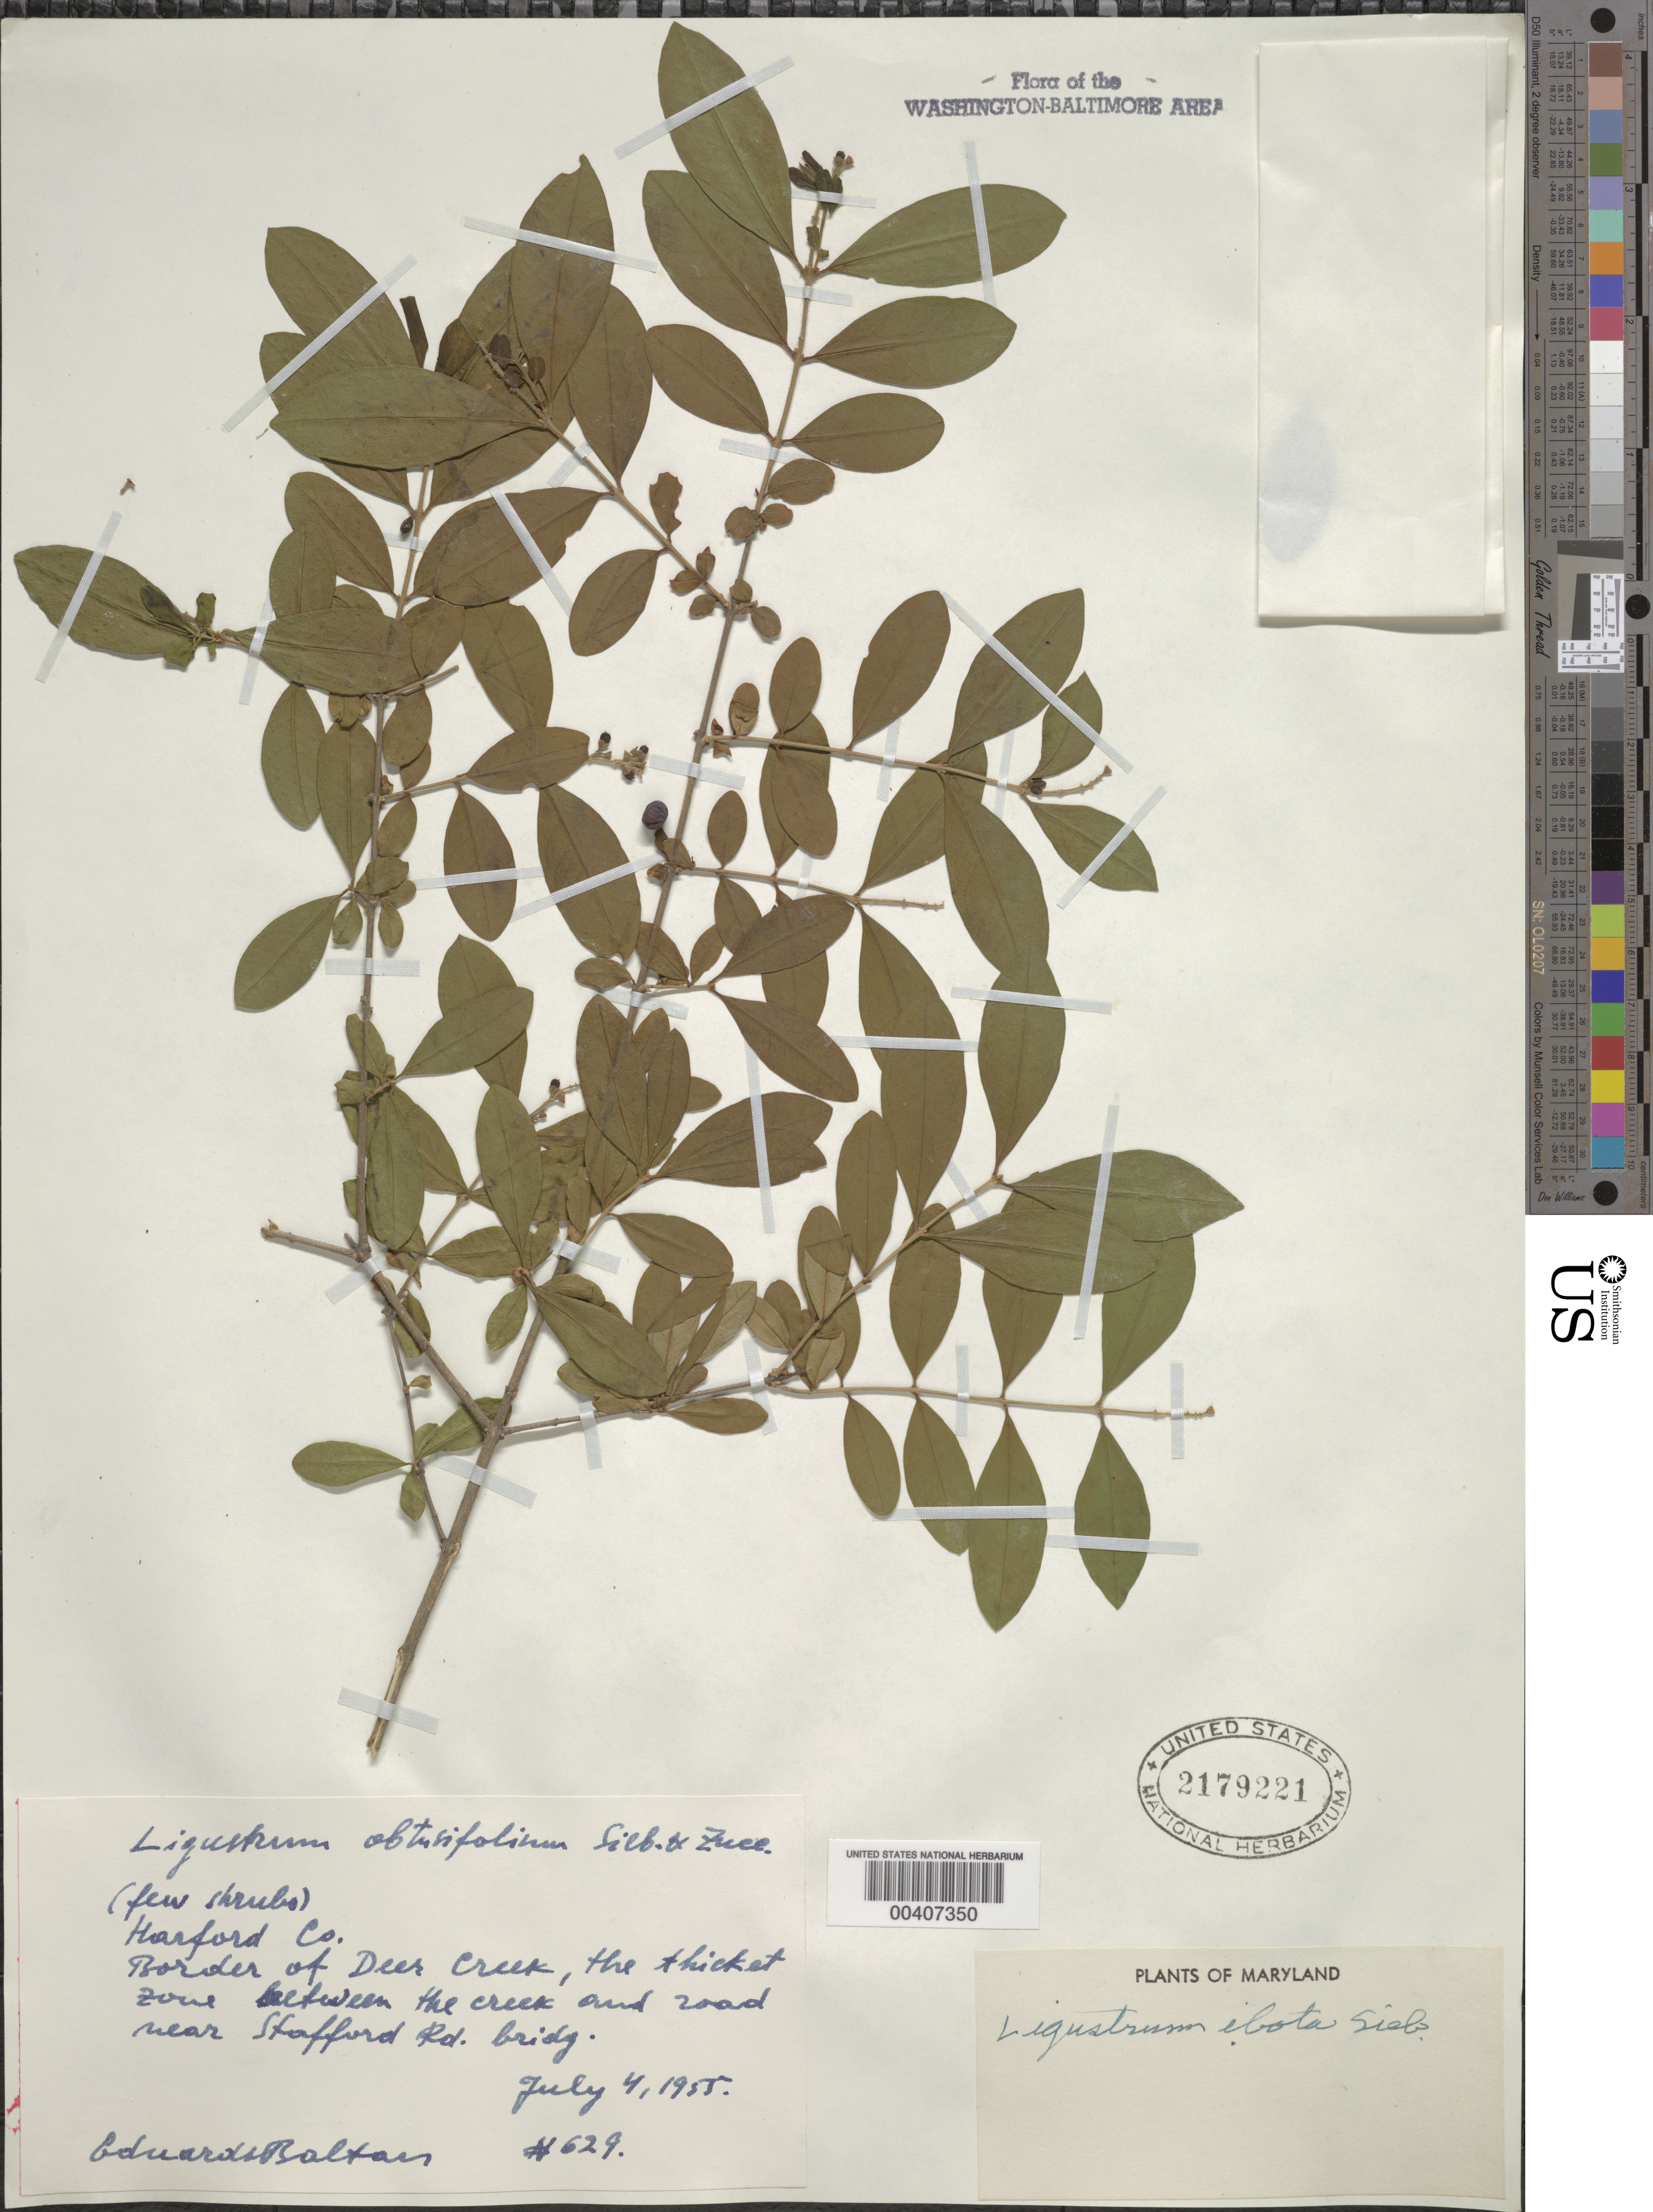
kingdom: Plantae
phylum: Tracheophyta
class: Magnoliopsida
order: Lamiales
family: Oleaceae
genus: Ligustrum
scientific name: Ligustrum obtusifolium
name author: Siebert & Zucc.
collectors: E. Baltars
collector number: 629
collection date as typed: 04 Jul 1955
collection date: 1955-07-04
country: United States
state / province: Maryland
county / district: Harford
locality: Deer Creek near Stafford road Bridge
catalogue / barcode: US 2179221